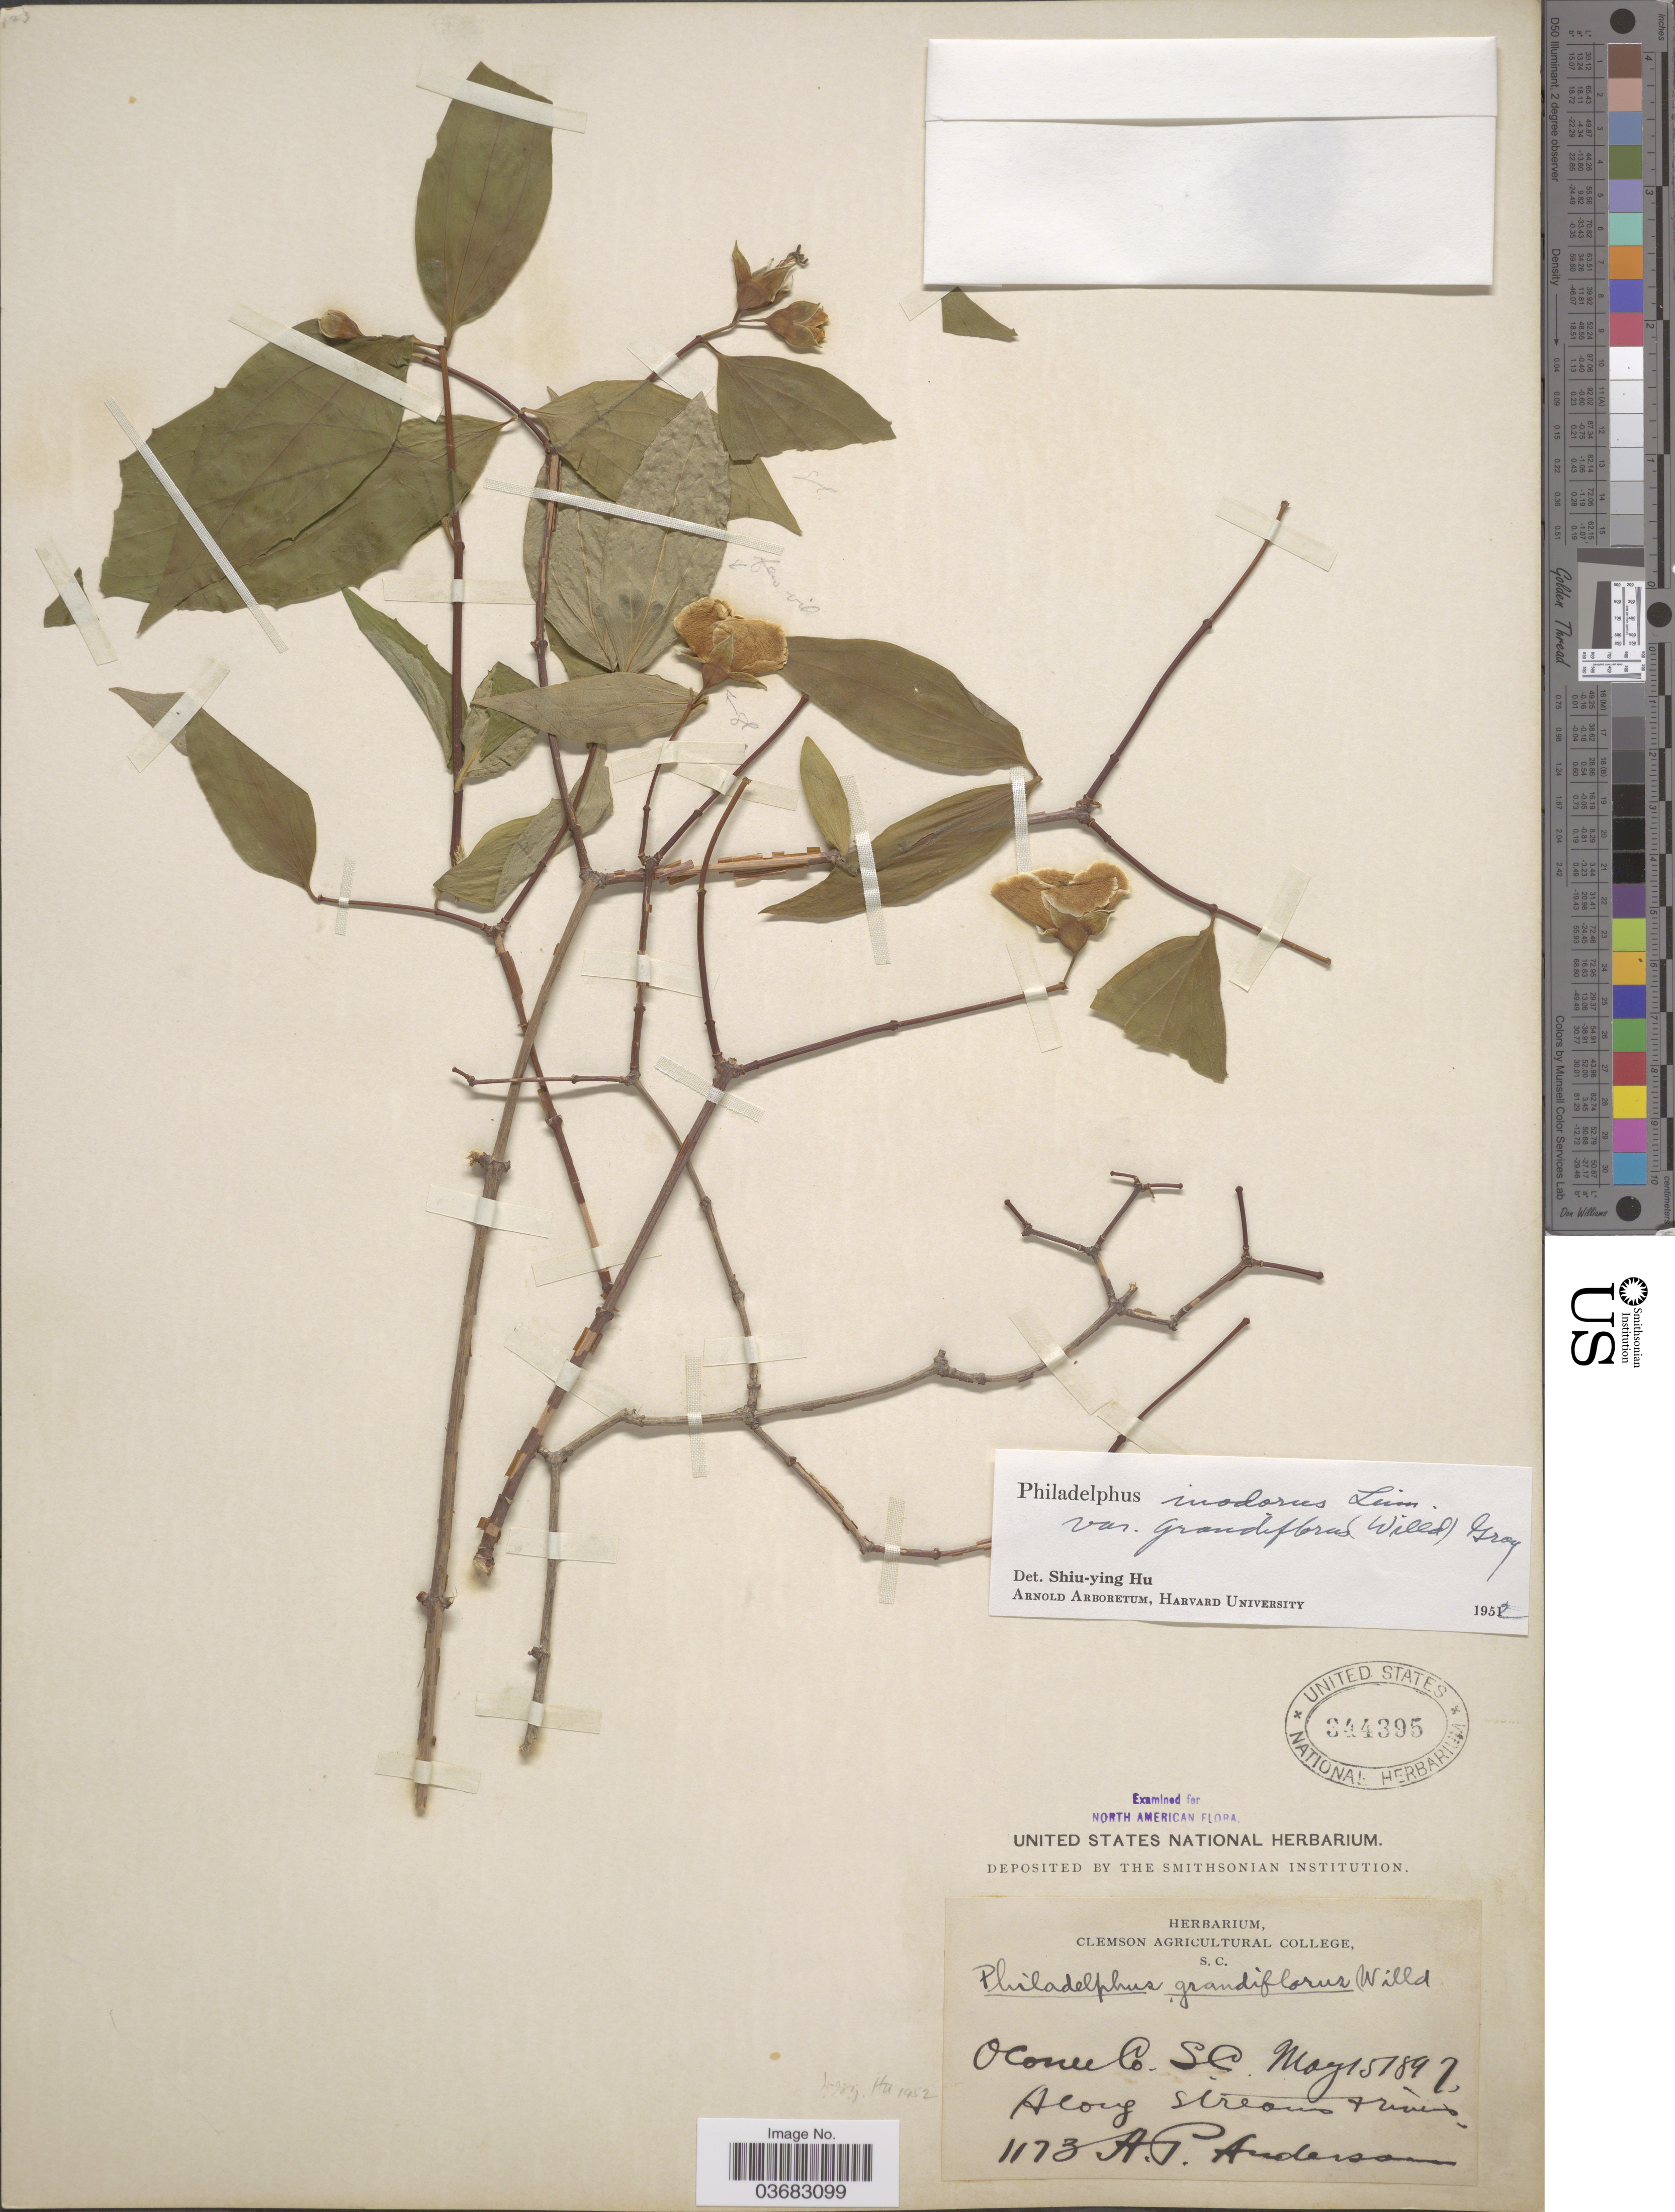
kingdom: Plantae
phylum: Tracheophyta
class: Magnoliopsida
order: Cornales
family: Hydrangeaceae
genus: Philadelphus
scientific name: Philadelphus inodorus var. grandiflorus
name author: (Willd.) A. Gray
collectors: A. P. Anderson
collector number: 1173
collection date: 1897-05-15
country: United States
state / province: South Carolina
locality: Oconee Co. Along streams & rivers.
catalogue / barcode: US 344395